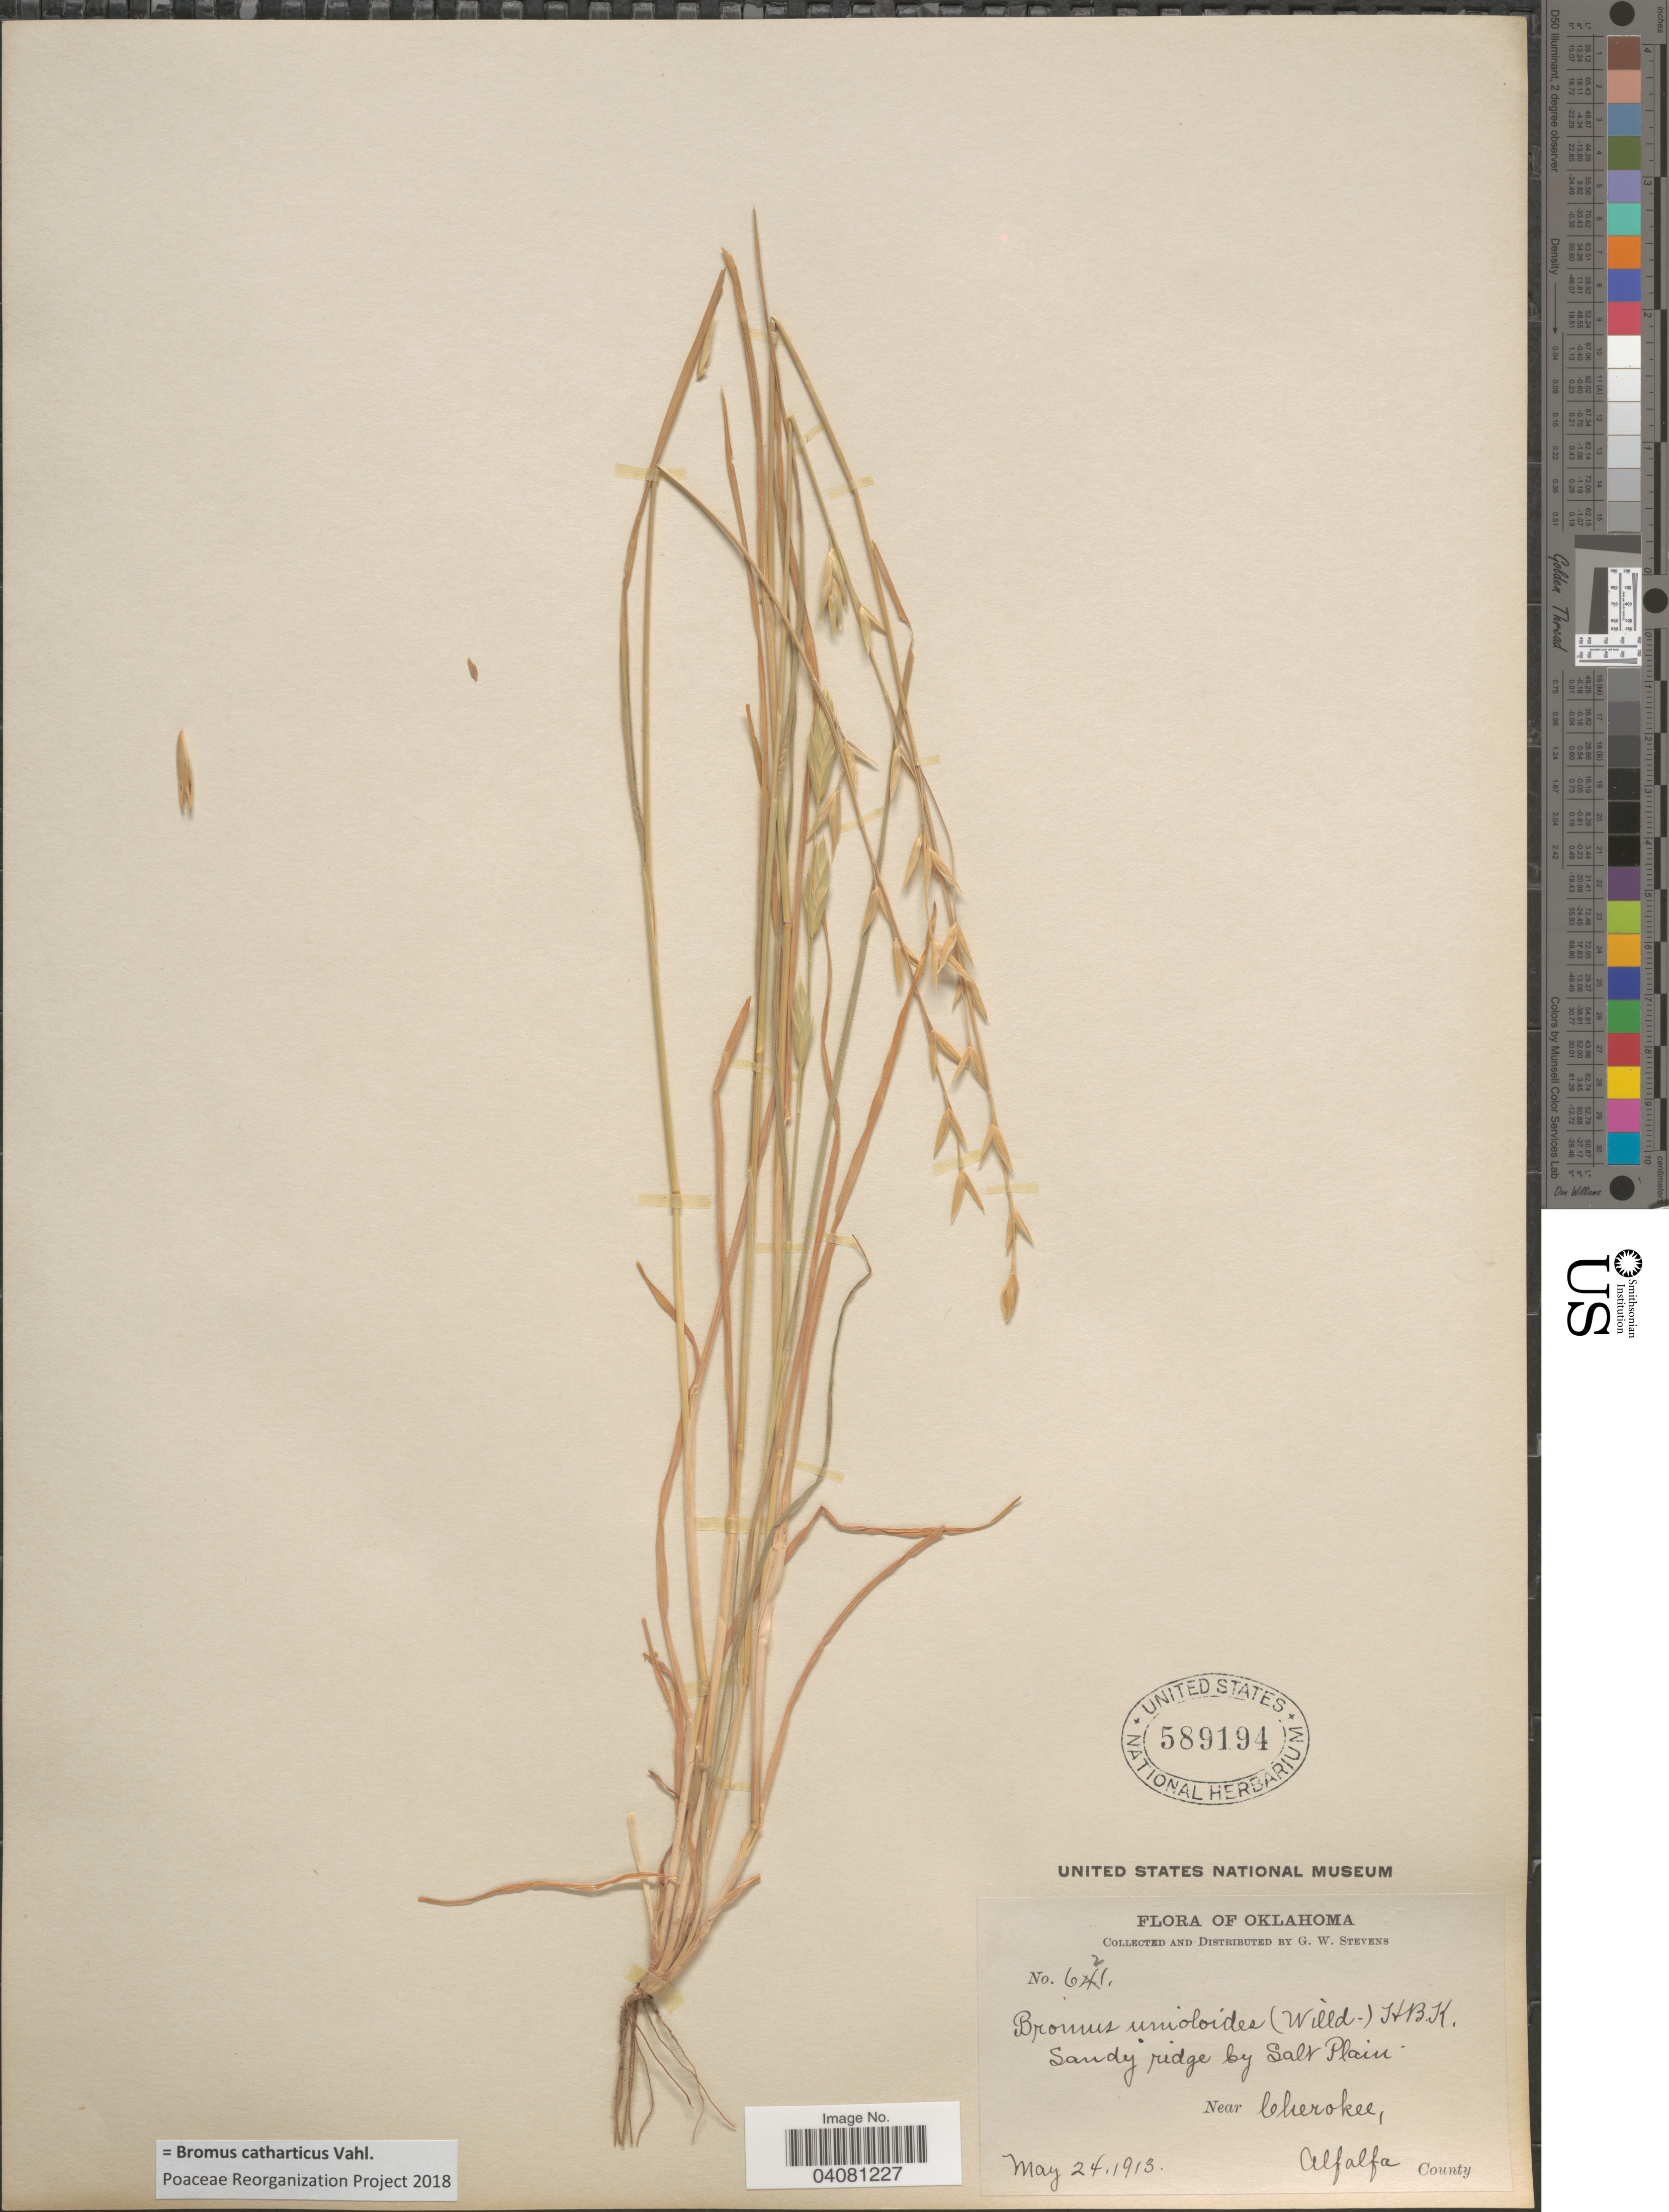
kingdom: Plantae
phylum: Tracheophyta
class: Liliopsida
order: Poales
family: Poaceae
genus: Bromus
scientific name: Bromus catharticus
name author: Vahl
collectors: G. W. Stevens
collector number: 621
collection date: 1913-05-24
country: United States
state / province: Oklahoma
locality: Sandy ridge by Salt Plain. Near Cherokee. Alfalfa County.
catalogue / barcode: US 589194